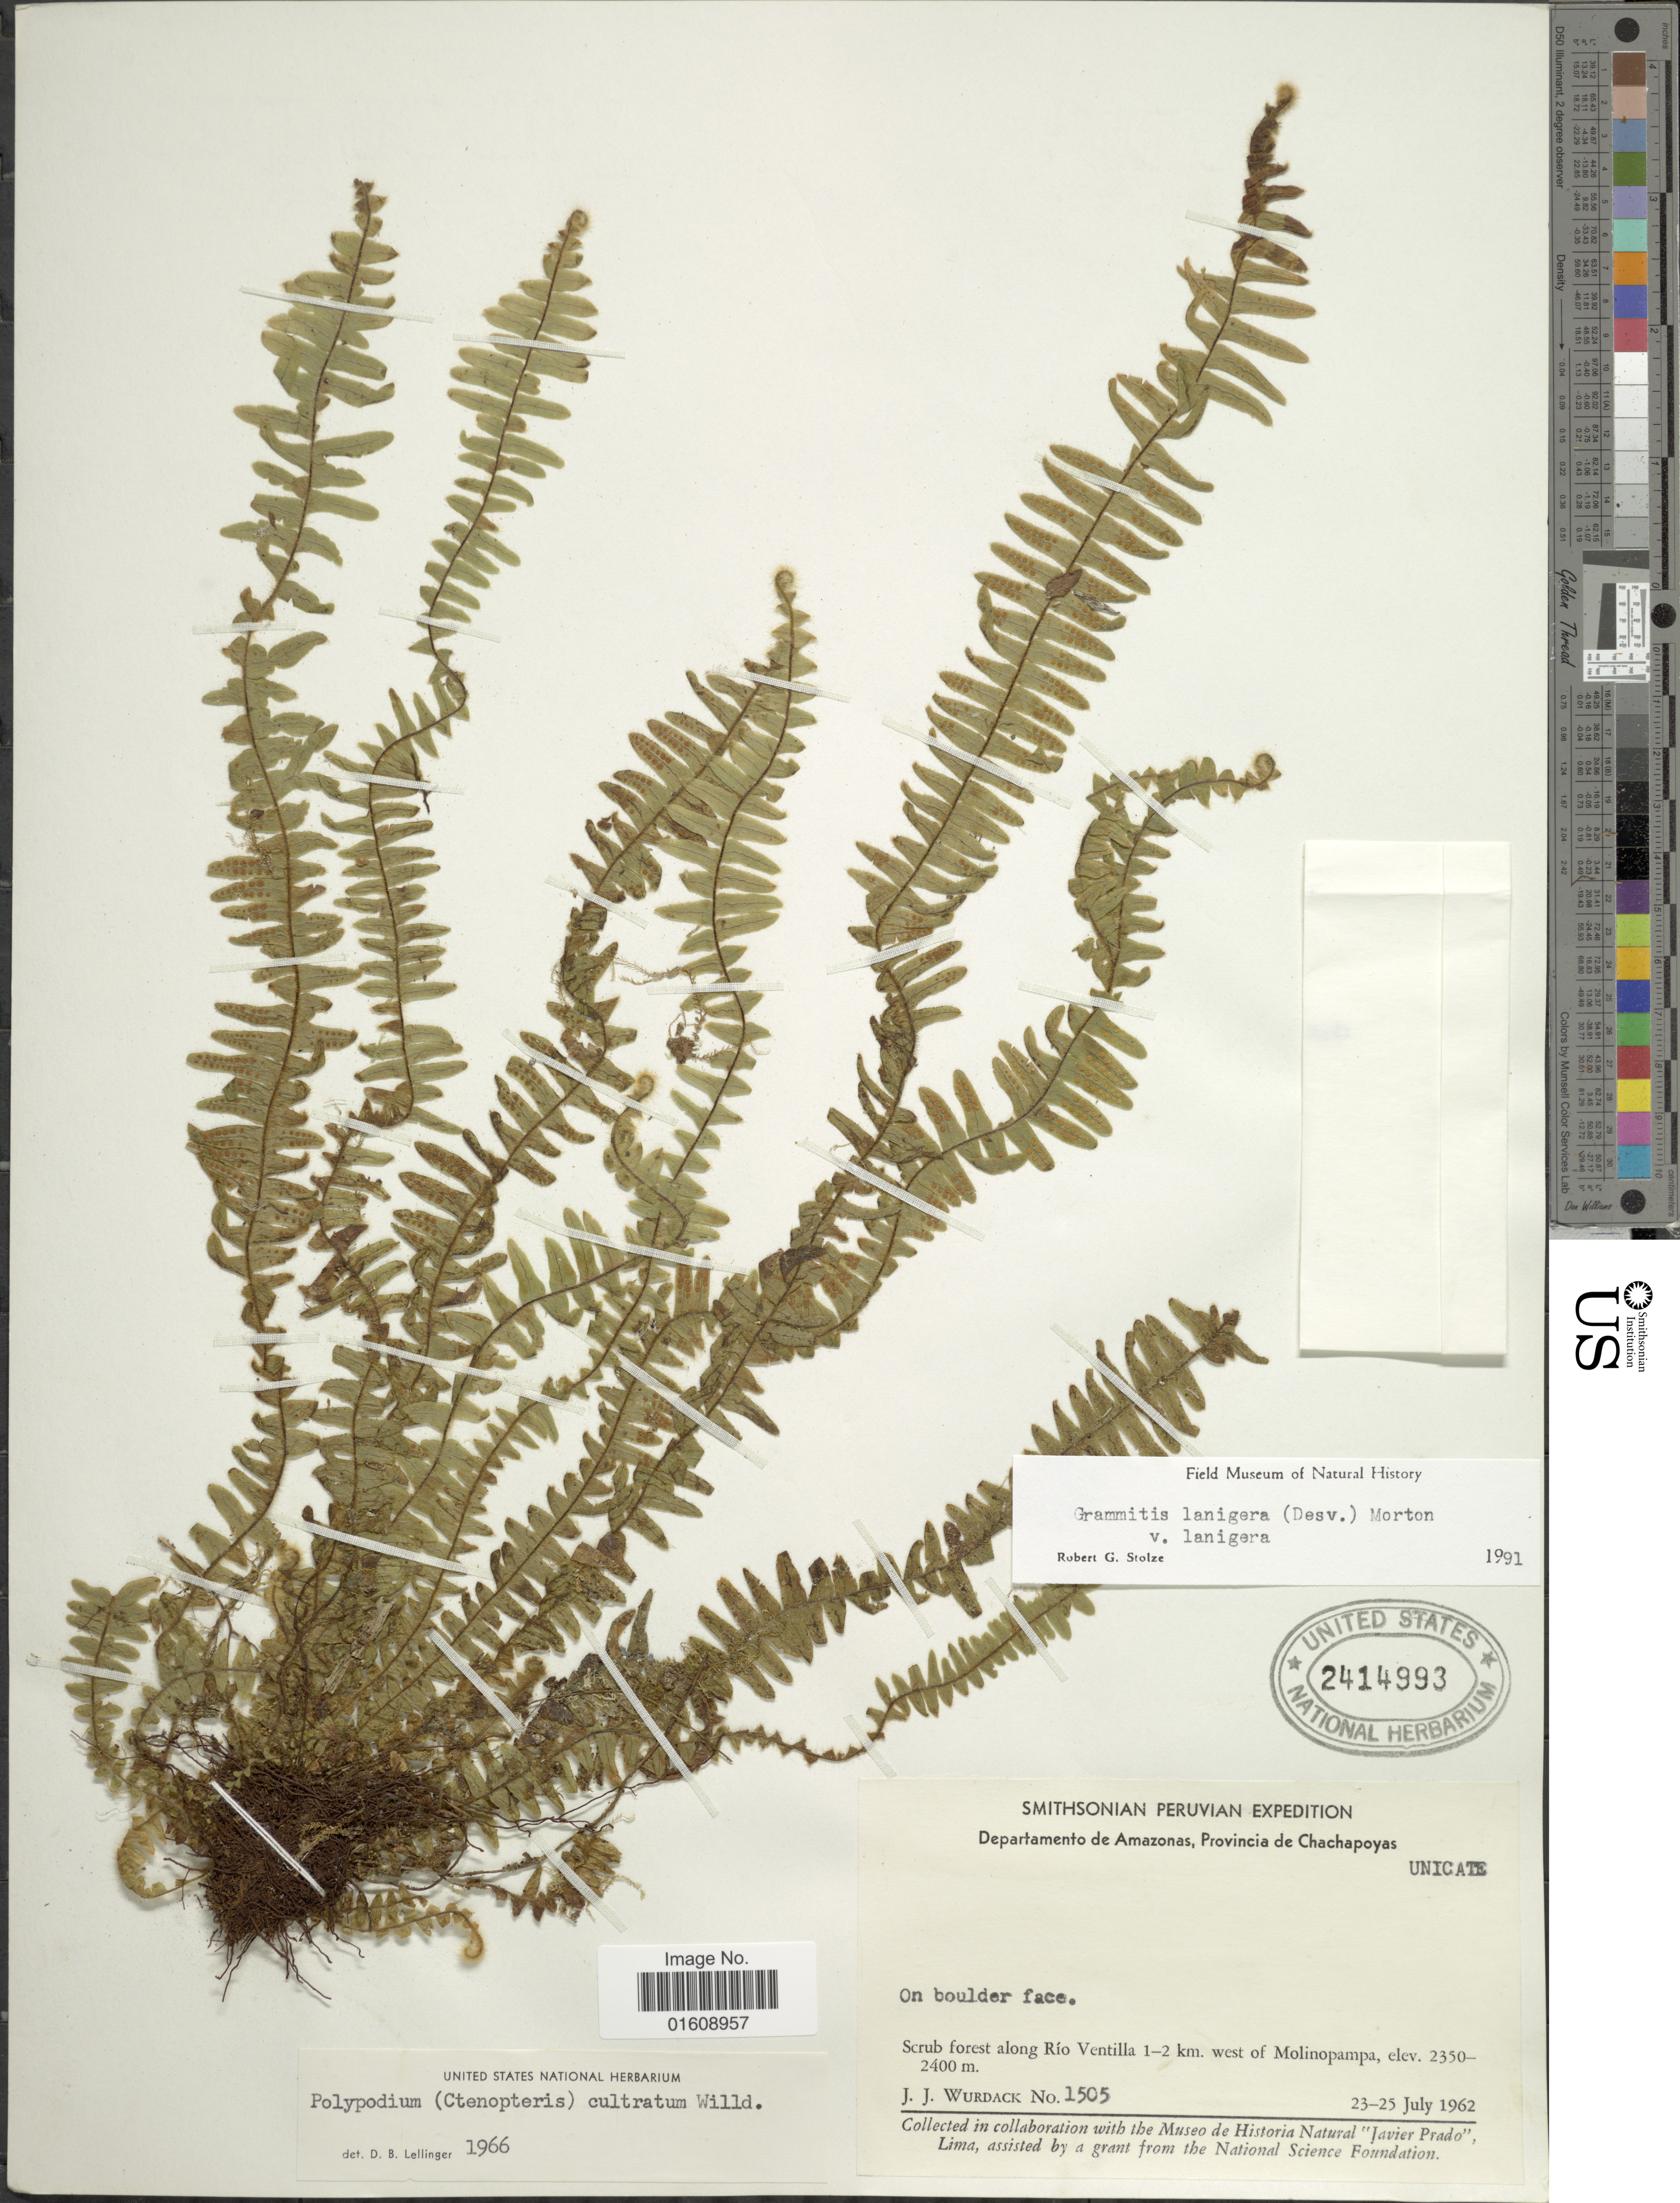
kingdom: Plantae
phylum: Tracheophyta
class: Polypodiopsida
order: Polypodiales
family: Polypodiaceae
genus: Alansmia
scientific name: Alansmia lanigera var. lanigera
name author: (Desv.) Moguel & M. Kessler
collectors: J. J. Wurdack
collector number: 1505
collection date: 1962-07-23/1962-07-25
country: Peru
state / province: Amazonas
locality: Departamento de Amazonas, Provincia de Chachapoyas, Scrub forest along Río Ventilla 1-2 km. west of Molinopampa.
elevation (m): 2350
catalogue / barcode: US 2414993